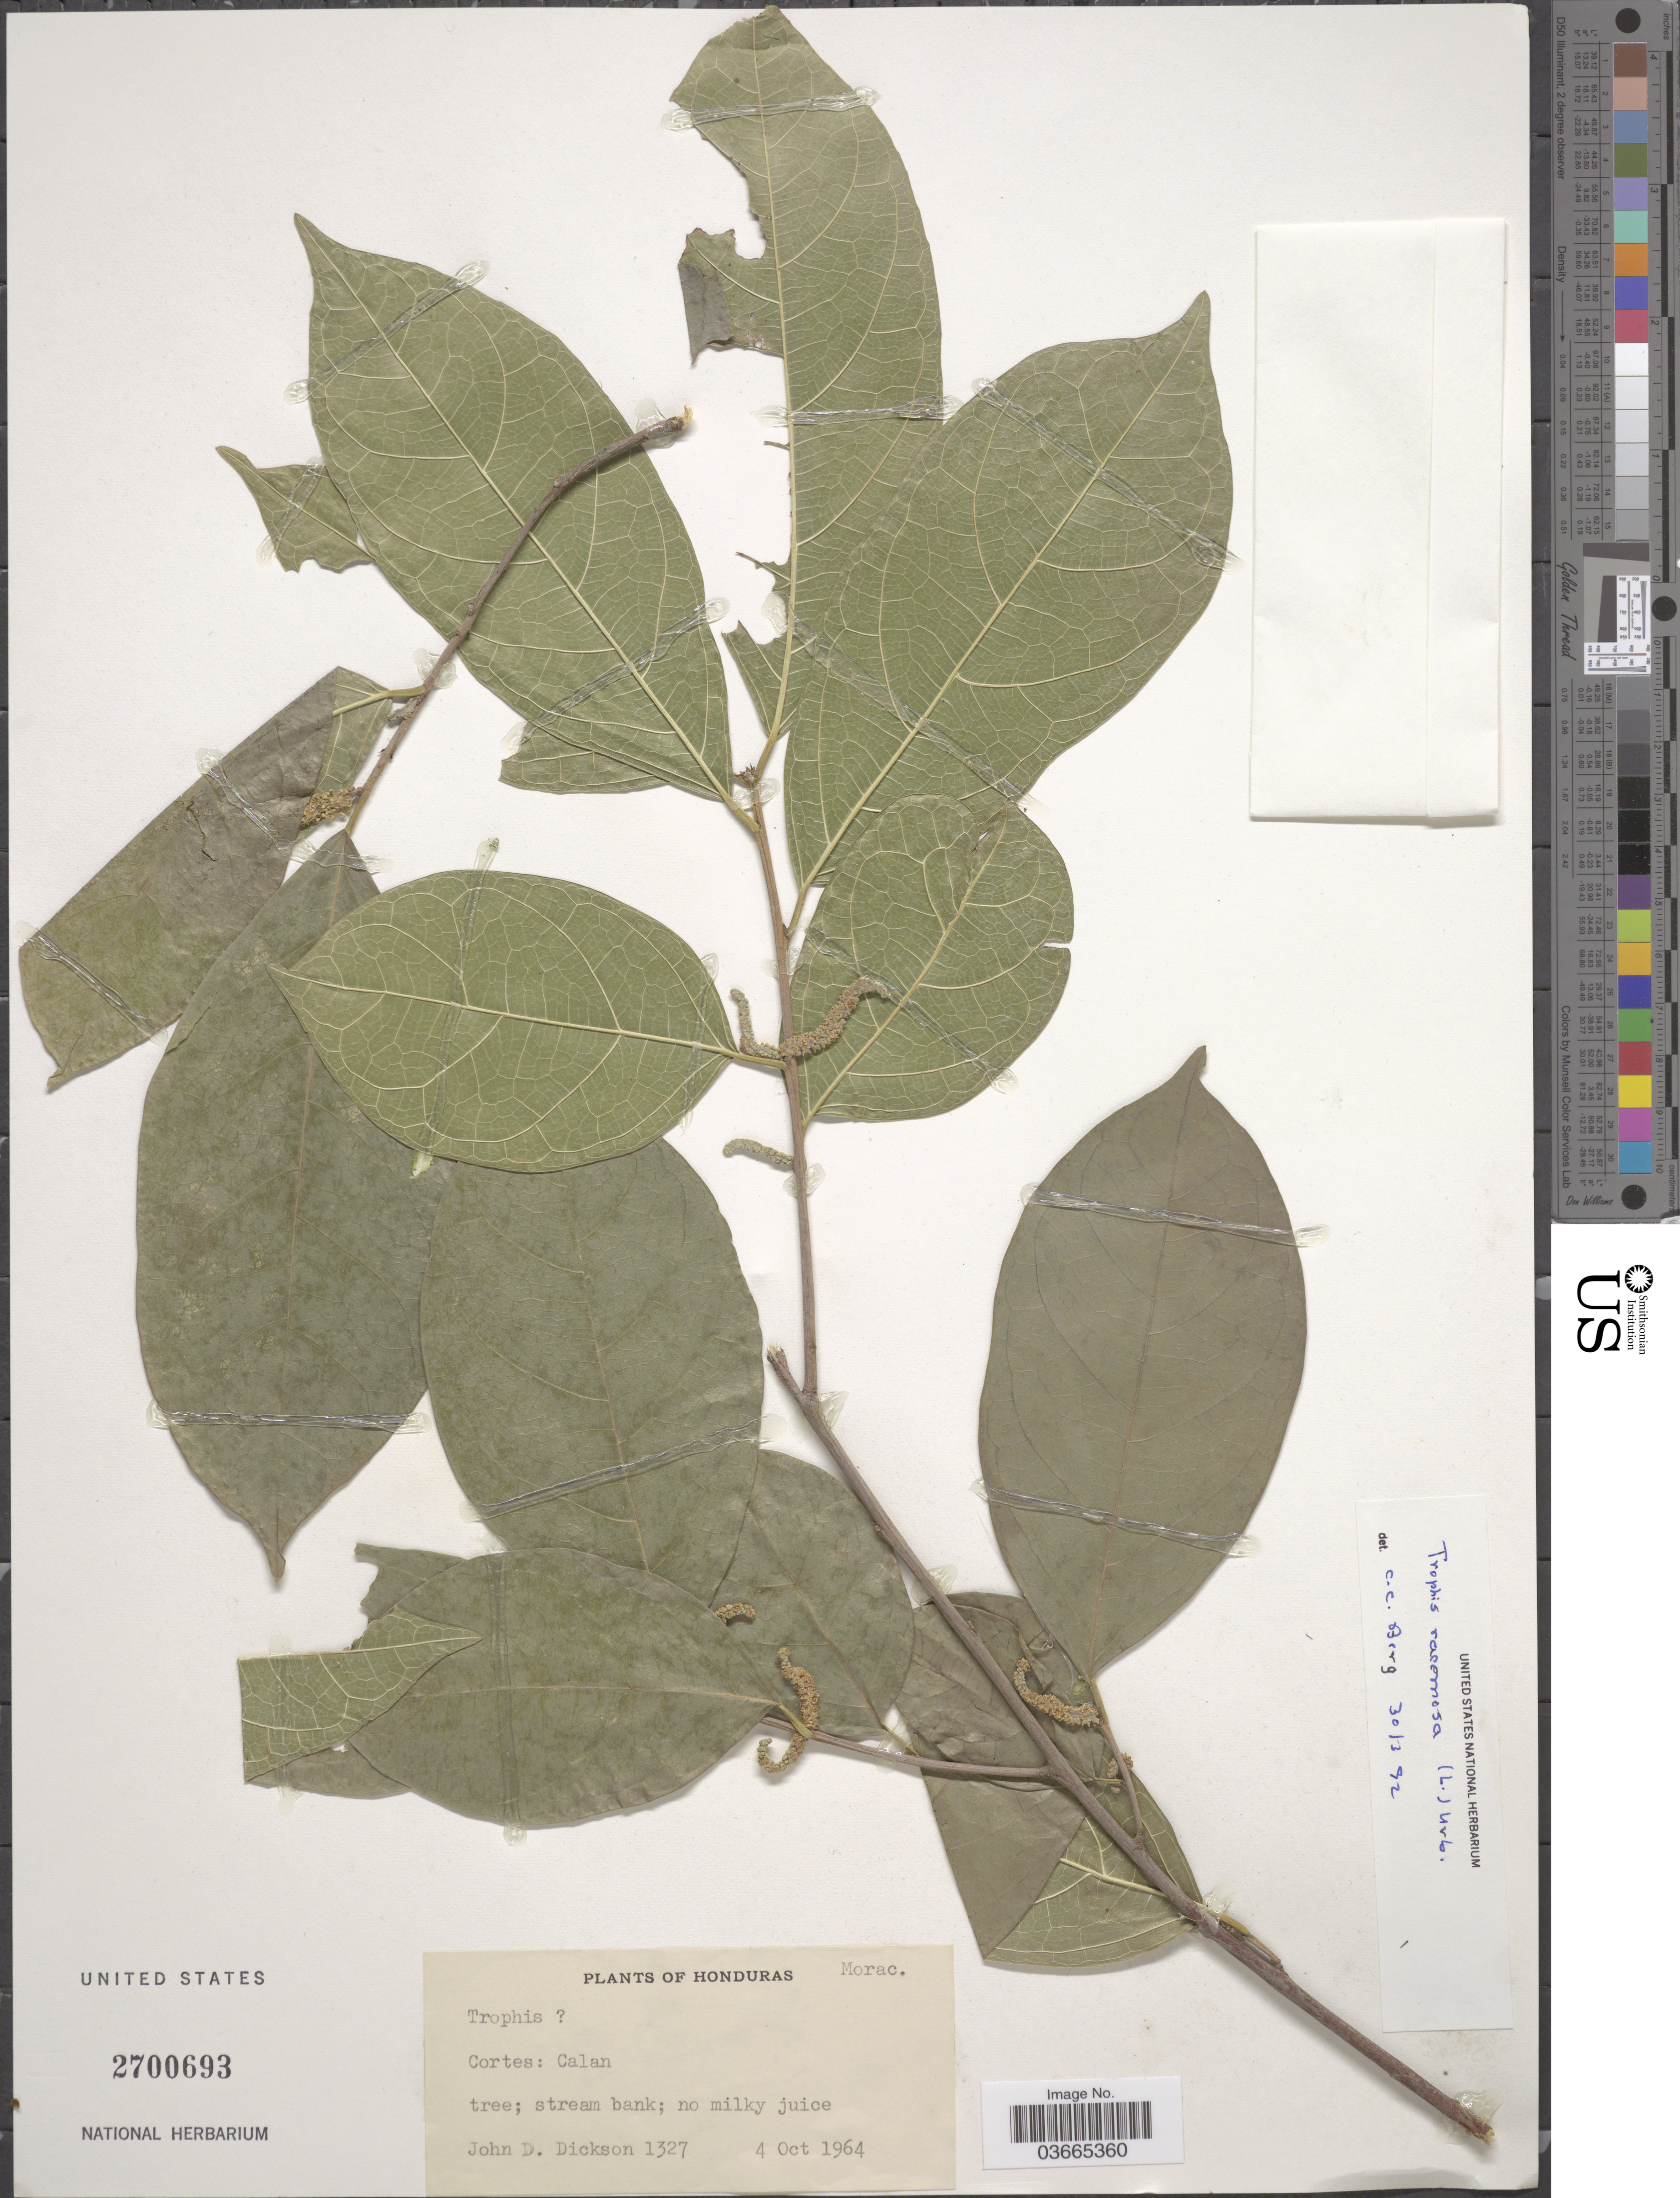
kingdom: Plantae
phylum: Tracheophyta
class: Magnoliopsida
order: Rosales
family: Moraceae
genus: Trophis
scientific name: Trophis racemosa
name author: (L.) Urb.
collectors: J. Dickson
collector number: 1327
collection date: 1964-10-04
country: Honduras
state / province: Cortes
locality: Calan.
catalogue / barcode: US 2700693